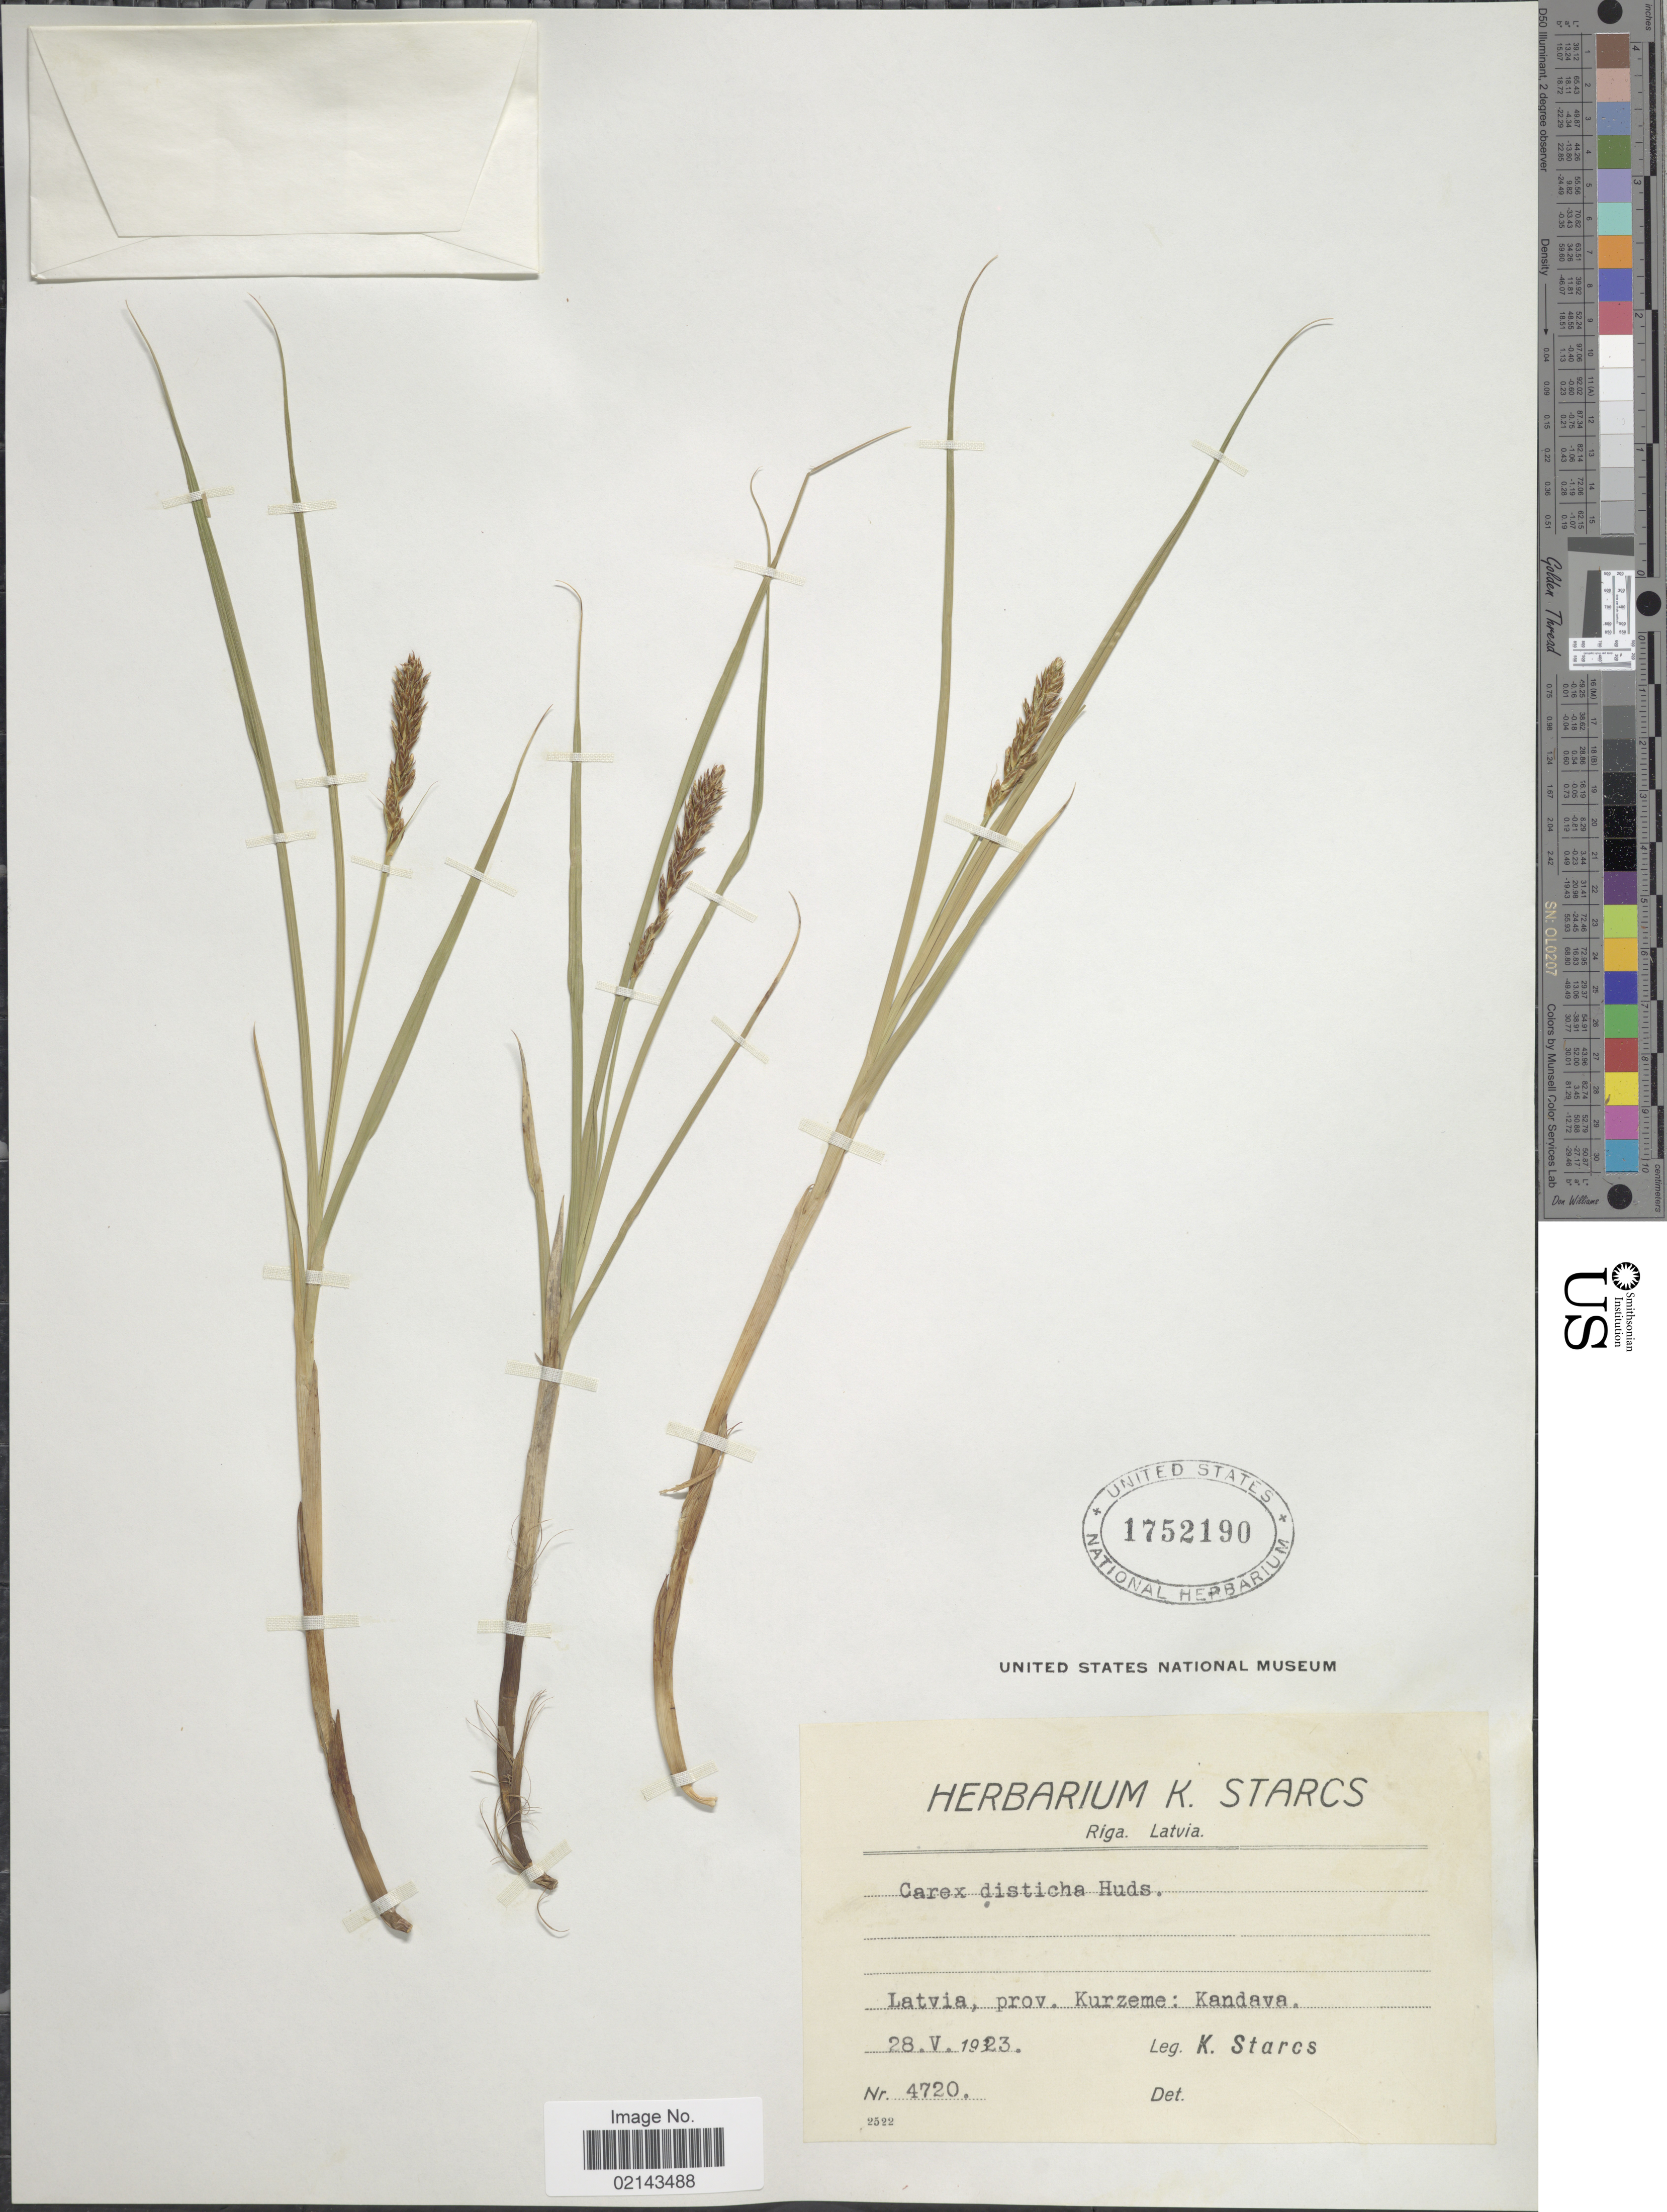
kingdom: Plantae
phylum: Tracheophyta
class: Liliopsida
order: Poales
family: Cyperaceae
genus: Carex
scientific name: Carex disticha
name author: Huds.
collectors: K. Starcs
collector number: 4720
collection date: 1923-05-28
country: Latvia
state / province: Kandavas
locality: Latvia, prov. Kurzeme: Kandava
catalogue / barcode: US 1752190